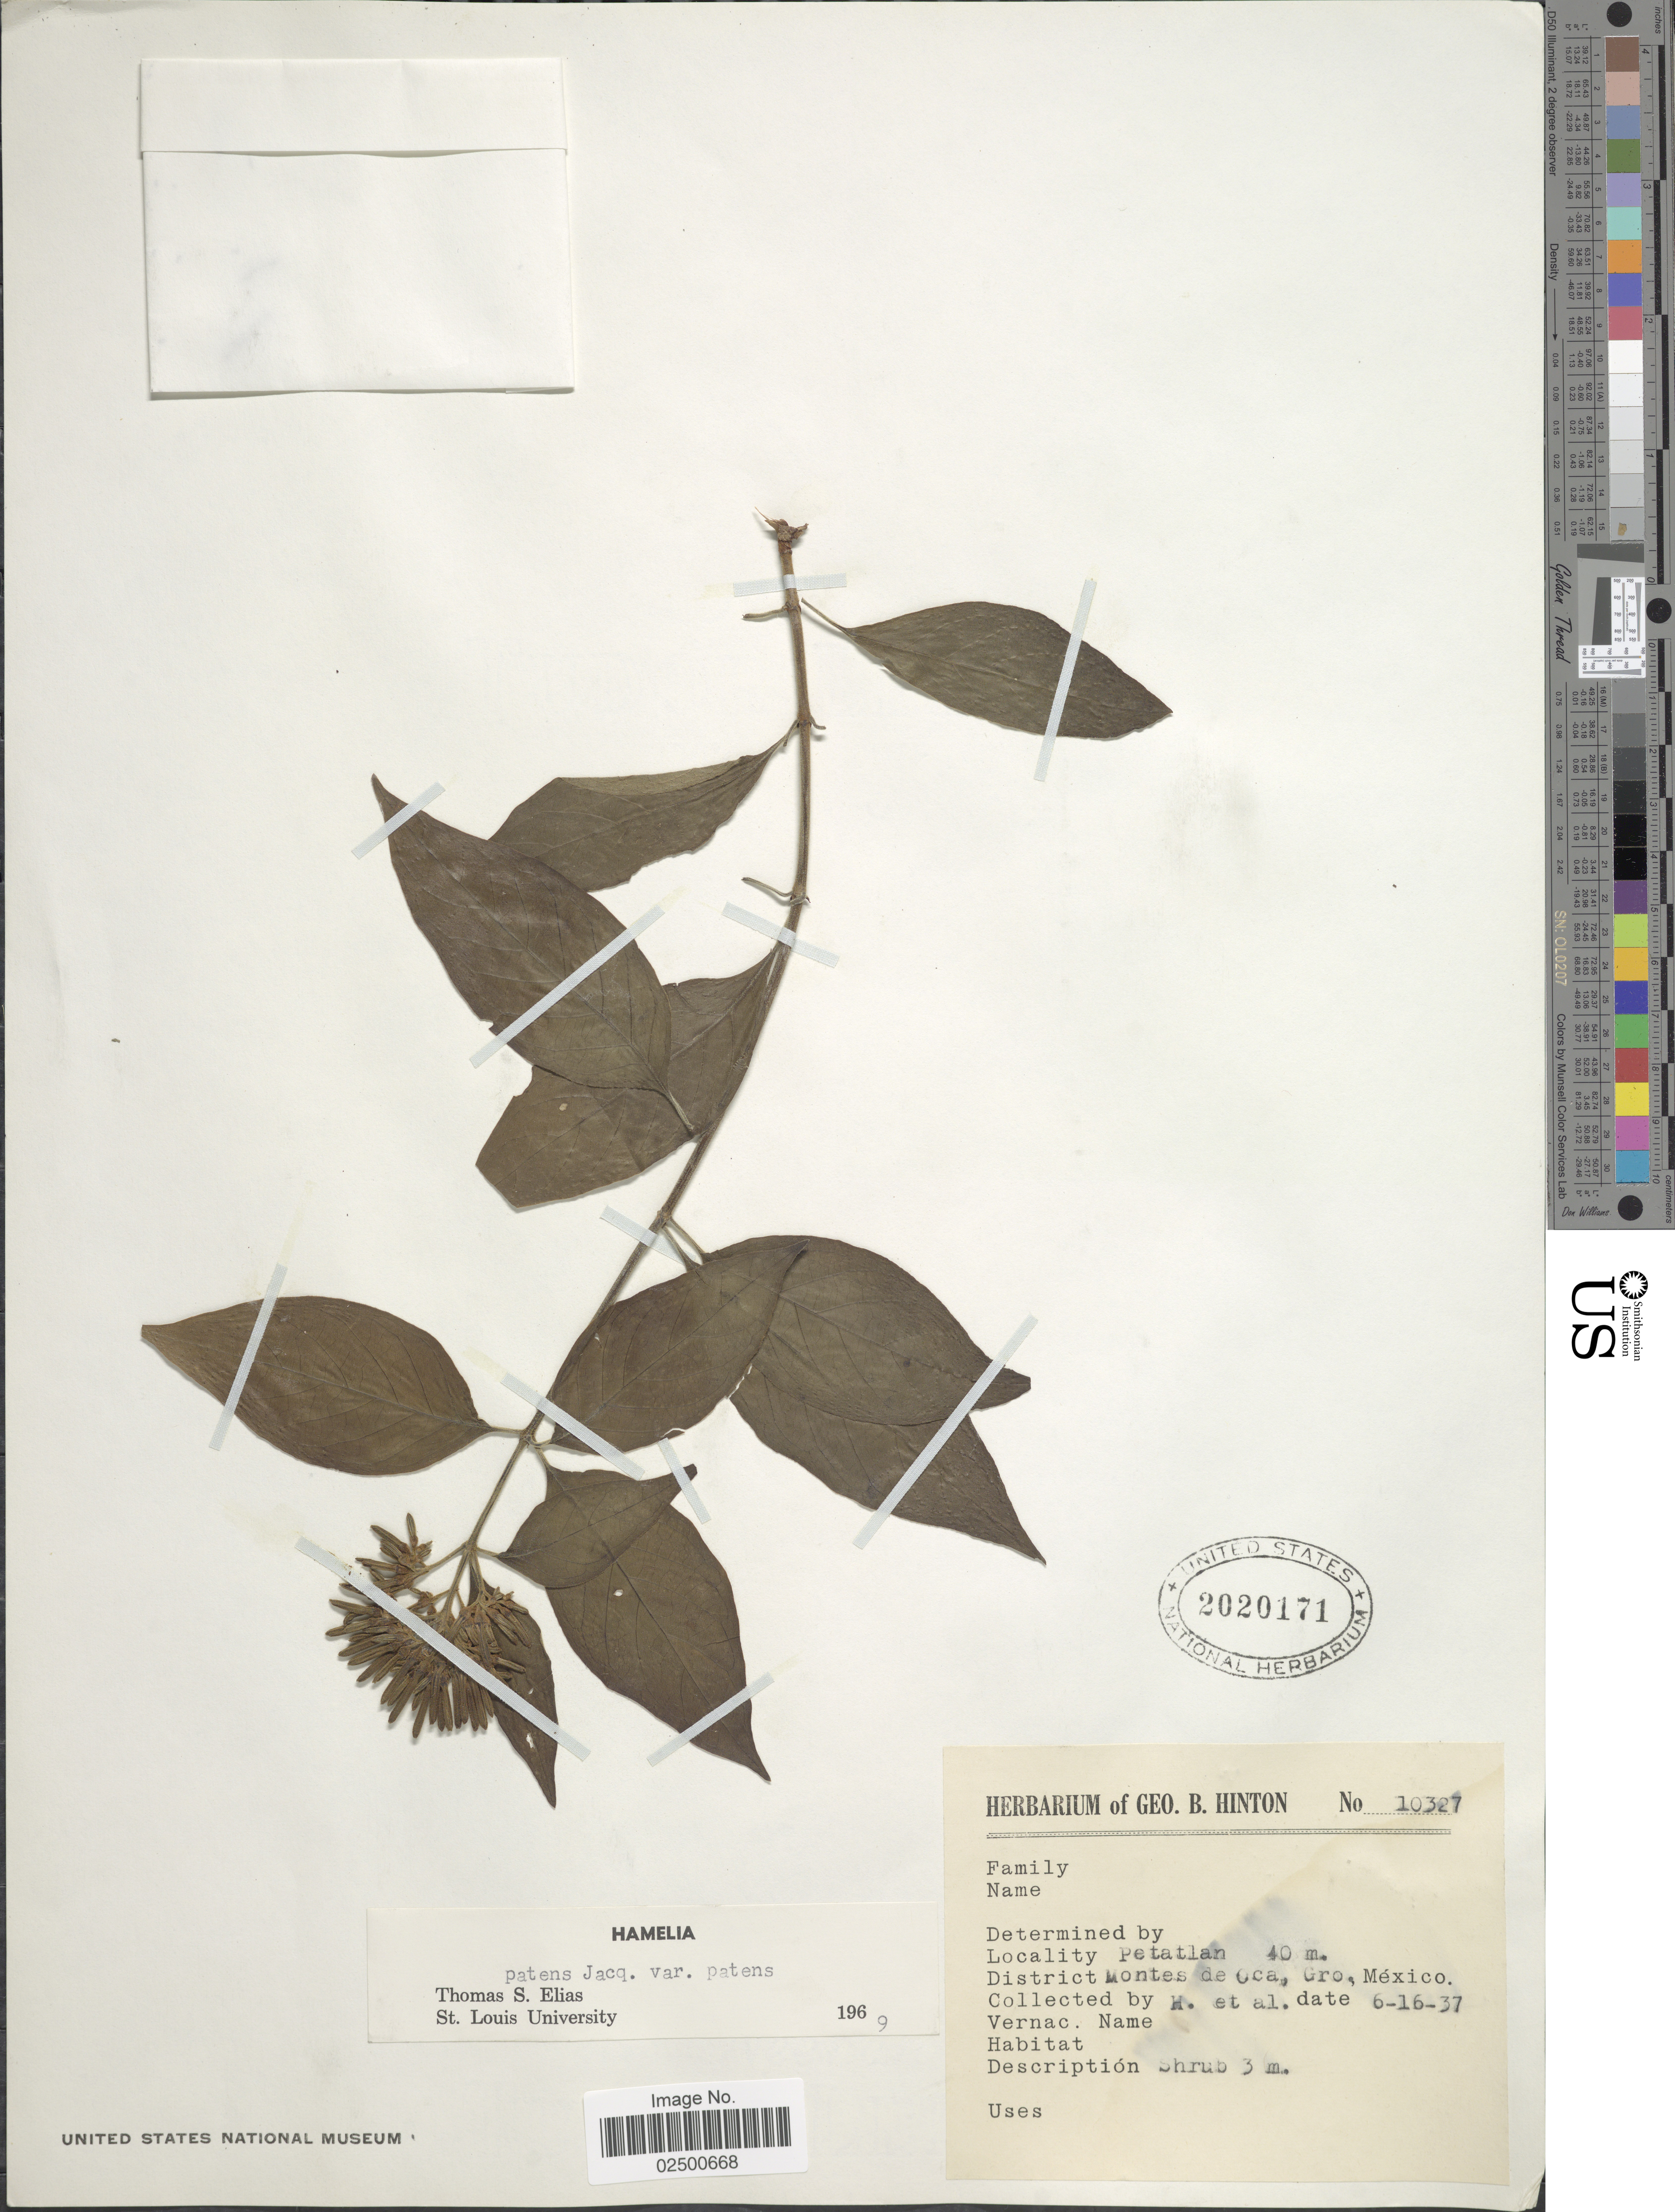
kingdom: Plantae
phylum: Tracheophyta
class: Magnoliopsida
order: Gentianales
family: Rubiaceae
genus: Hamelia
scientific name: Hamelia patens var. patens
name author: Jacq.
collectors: G. B. Hinton & et al.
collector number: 10327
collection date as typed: Transcribed d/m/y: 16/6/37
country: Mexico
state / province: Guerrero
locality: Petatlan 40m. District: Montes de Oca, Gro.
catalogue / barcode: US 2020171